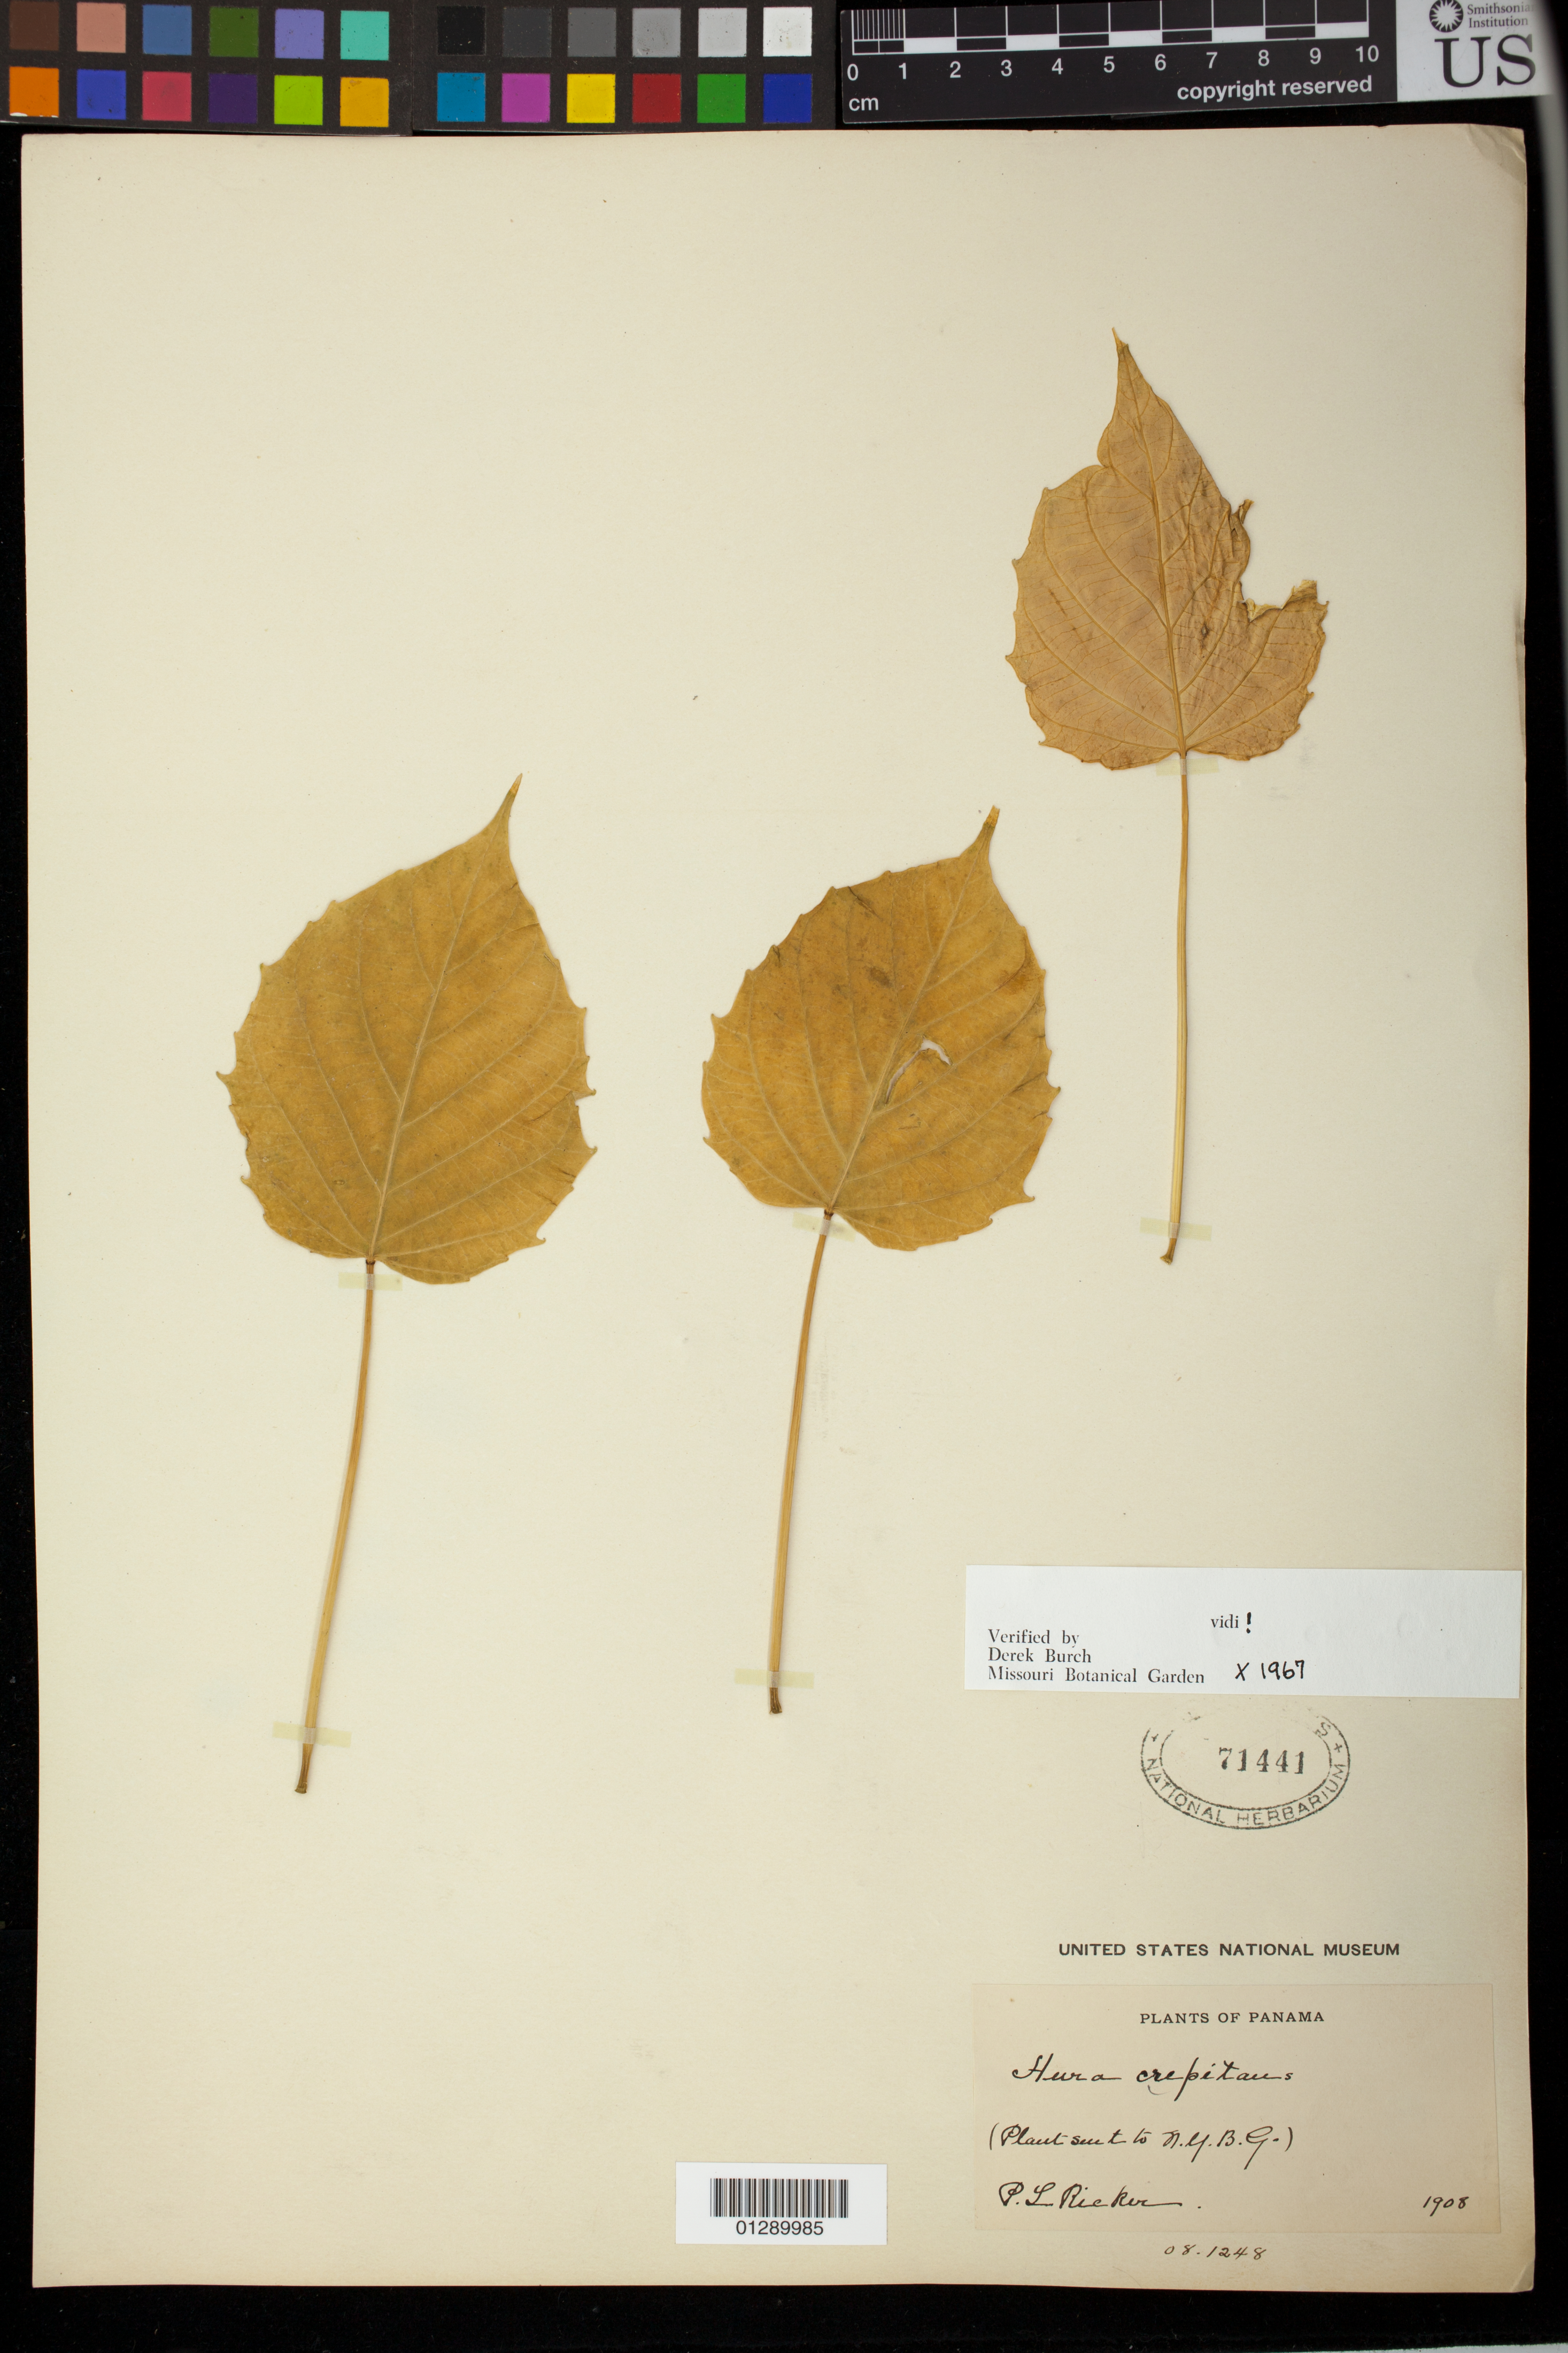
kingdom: Plantae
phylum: Tracheophyta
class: Magnoliopsida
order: Malpighiales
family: Euphorbiaceae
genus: Hura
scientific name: Hura crepitans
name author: L.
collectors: P. Ricker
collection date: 1908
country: Panama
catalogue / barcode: US 71441